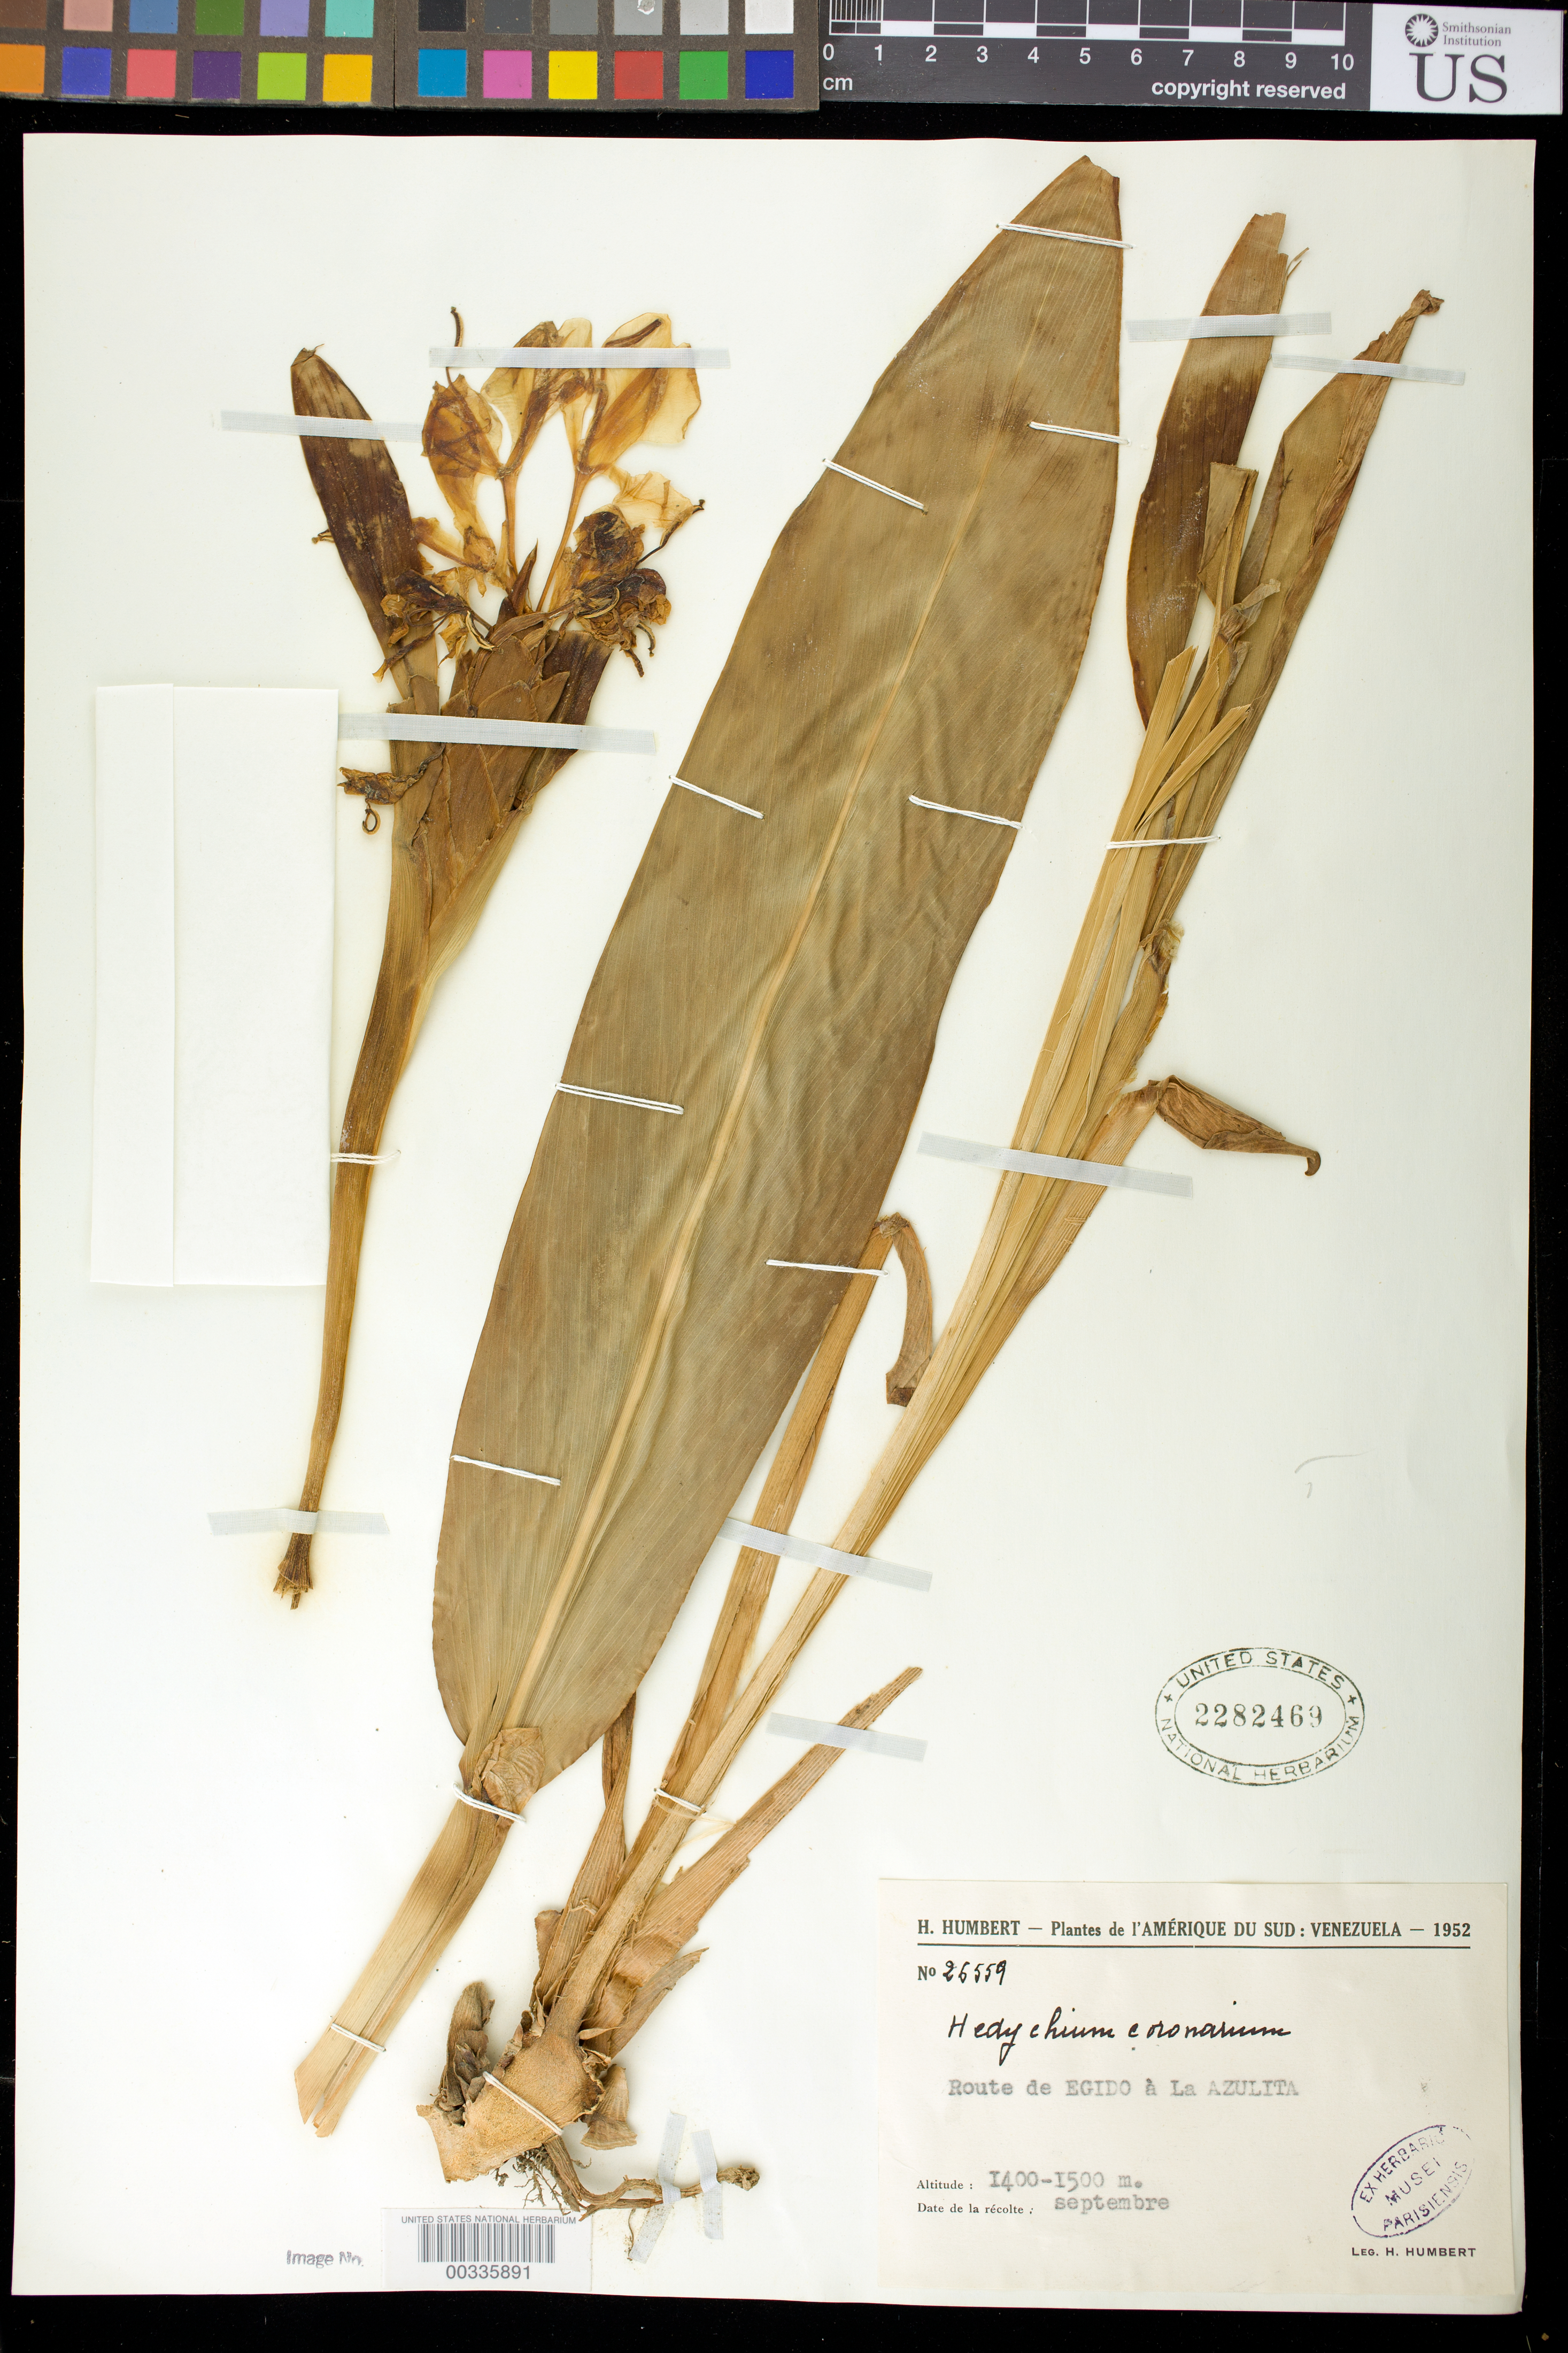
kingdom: Plantae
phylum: Tracheophyta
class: Liliopsida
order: Zingiberales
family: Zingiberaceae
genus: Hedychium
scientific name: Hedychium coronarium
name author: J. Koenig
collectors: H. Humbert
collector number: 26559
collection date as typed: Sep 1952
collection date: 1952-09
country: Venezuela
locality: Route de egido a la azulita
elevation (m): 1400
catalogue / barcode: US 2282469